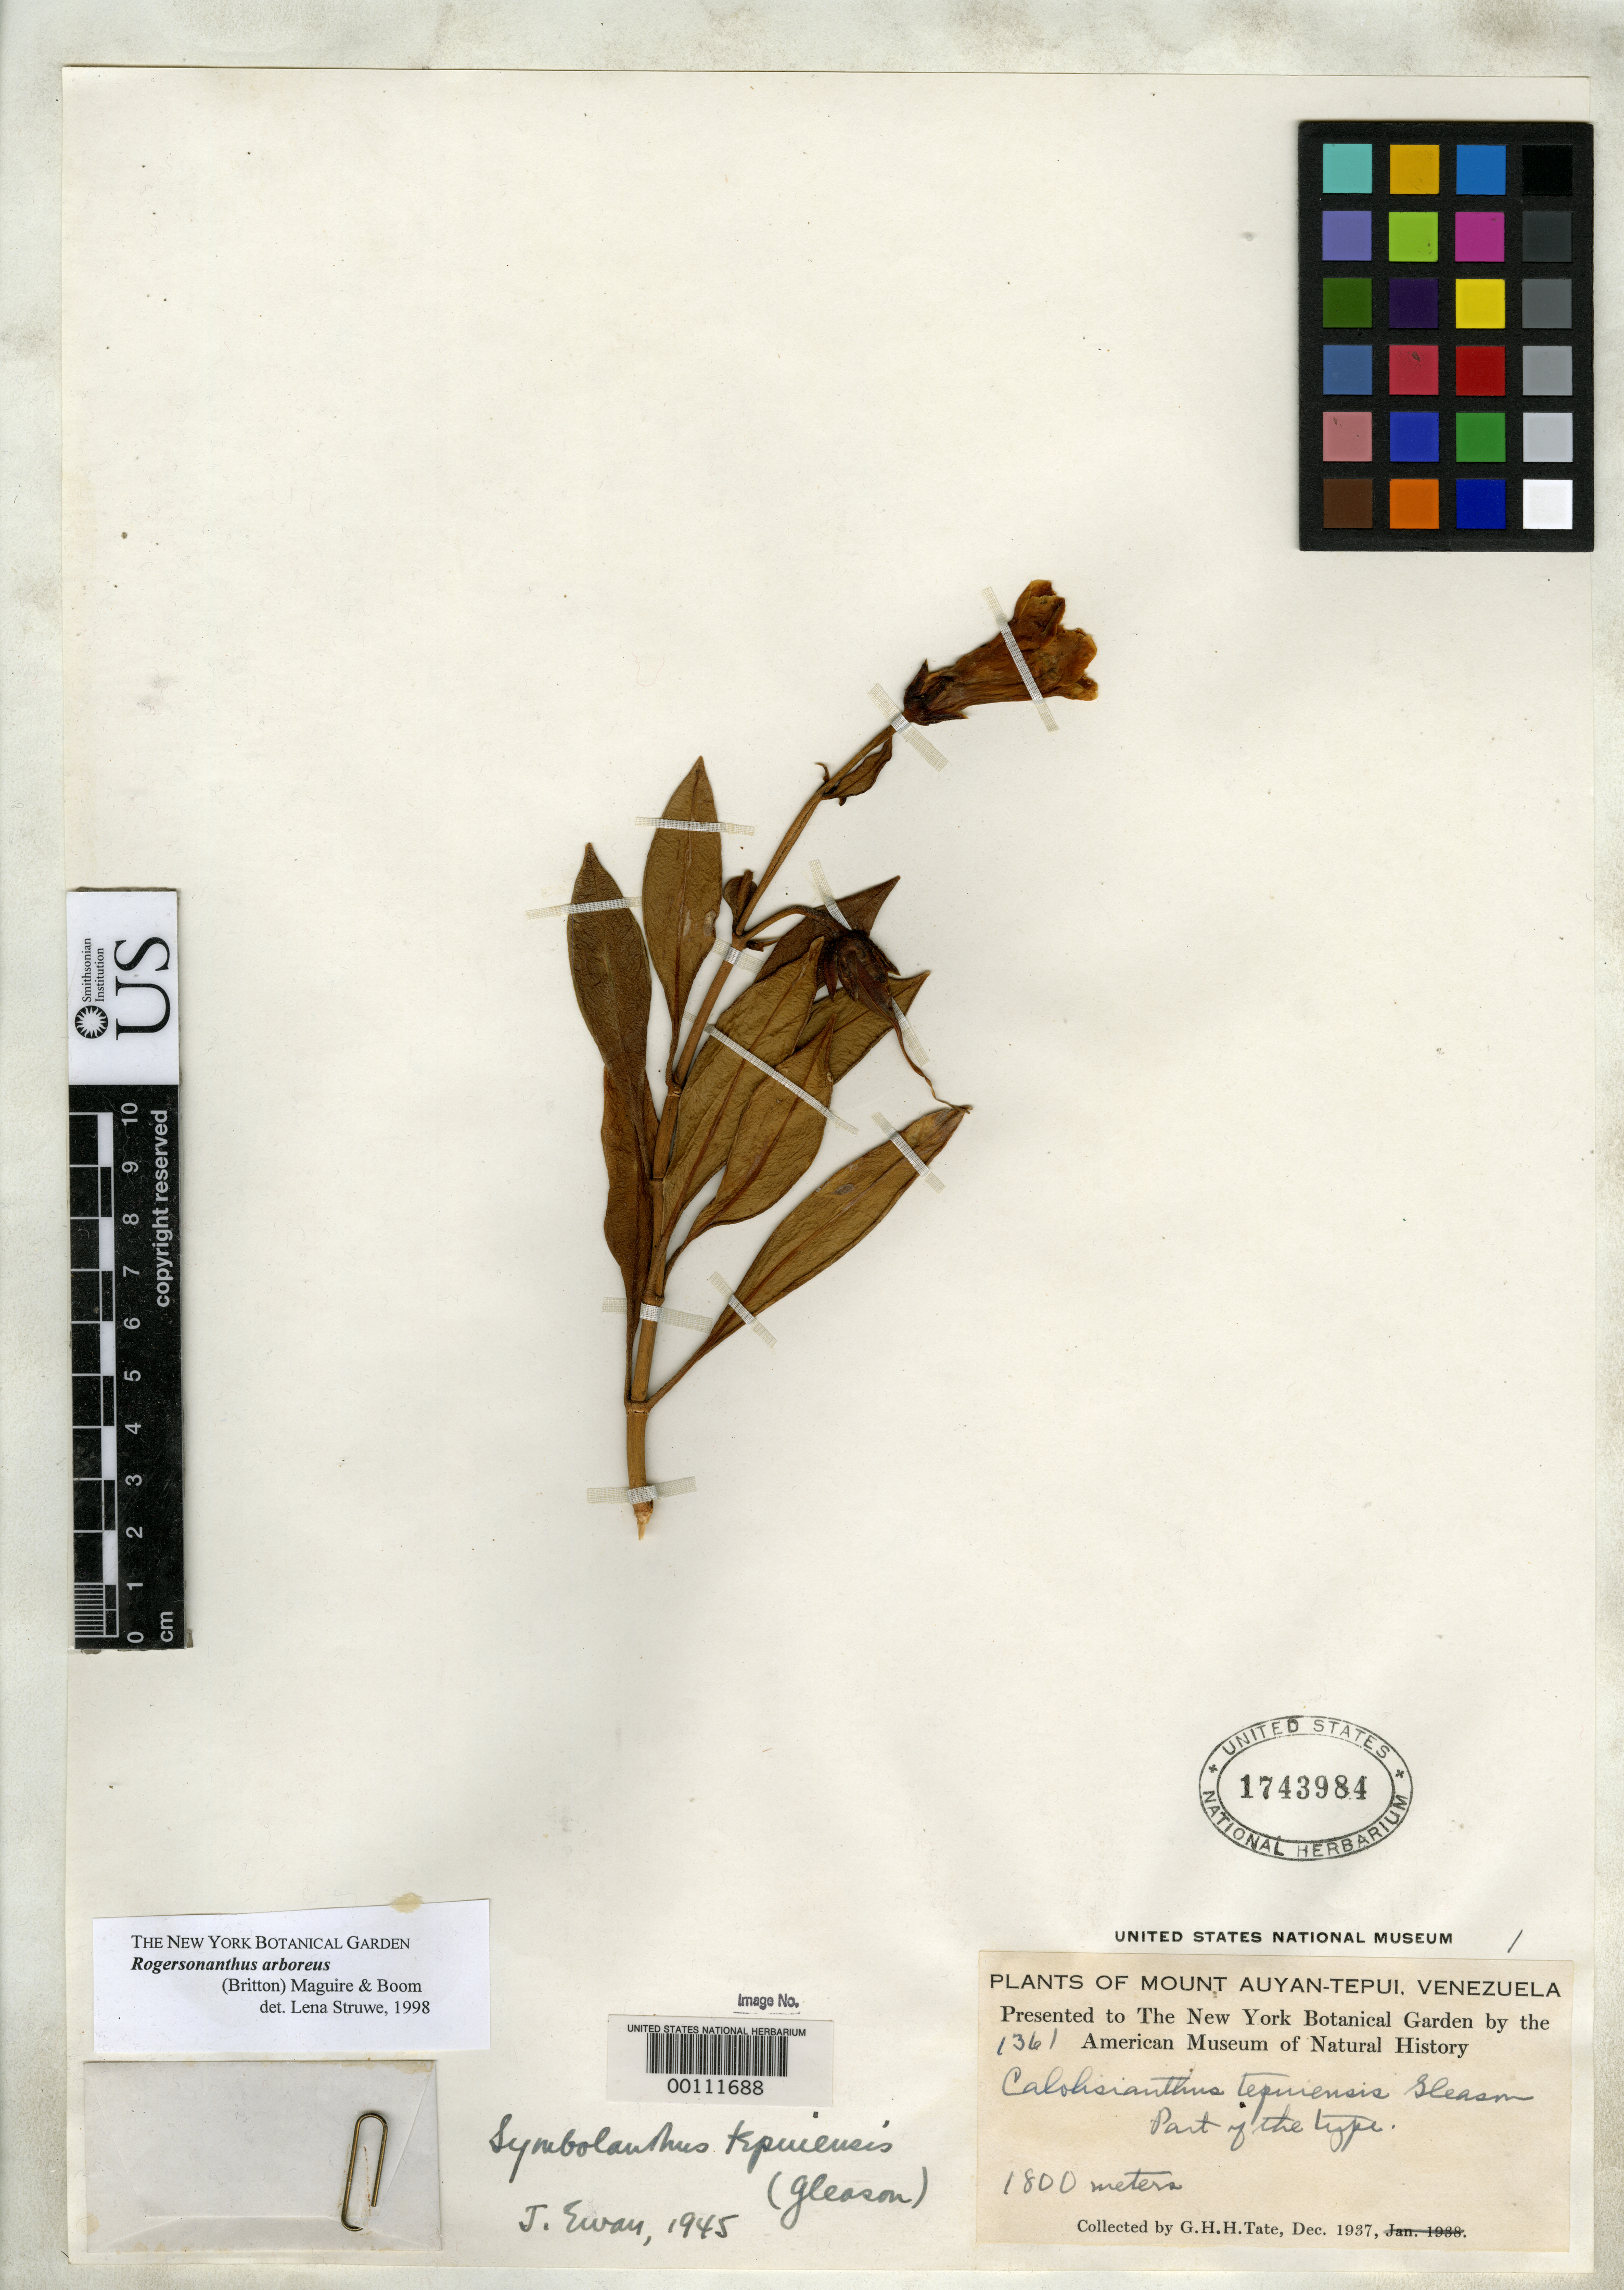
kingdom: Plantae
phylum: Tracheophyta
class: Magnoliopsida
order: Gentianales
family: Gentianaceae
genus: Calolisianthus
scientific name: Calolisianthus tepuiensis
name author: Gleason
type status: Isotype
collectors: G. H. H.Tate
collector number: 1361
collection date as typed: Dec 1937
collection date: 1937-12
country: Venezuela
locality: Mount Auyan-tepui.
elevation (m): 1800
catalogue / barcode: US 1743984